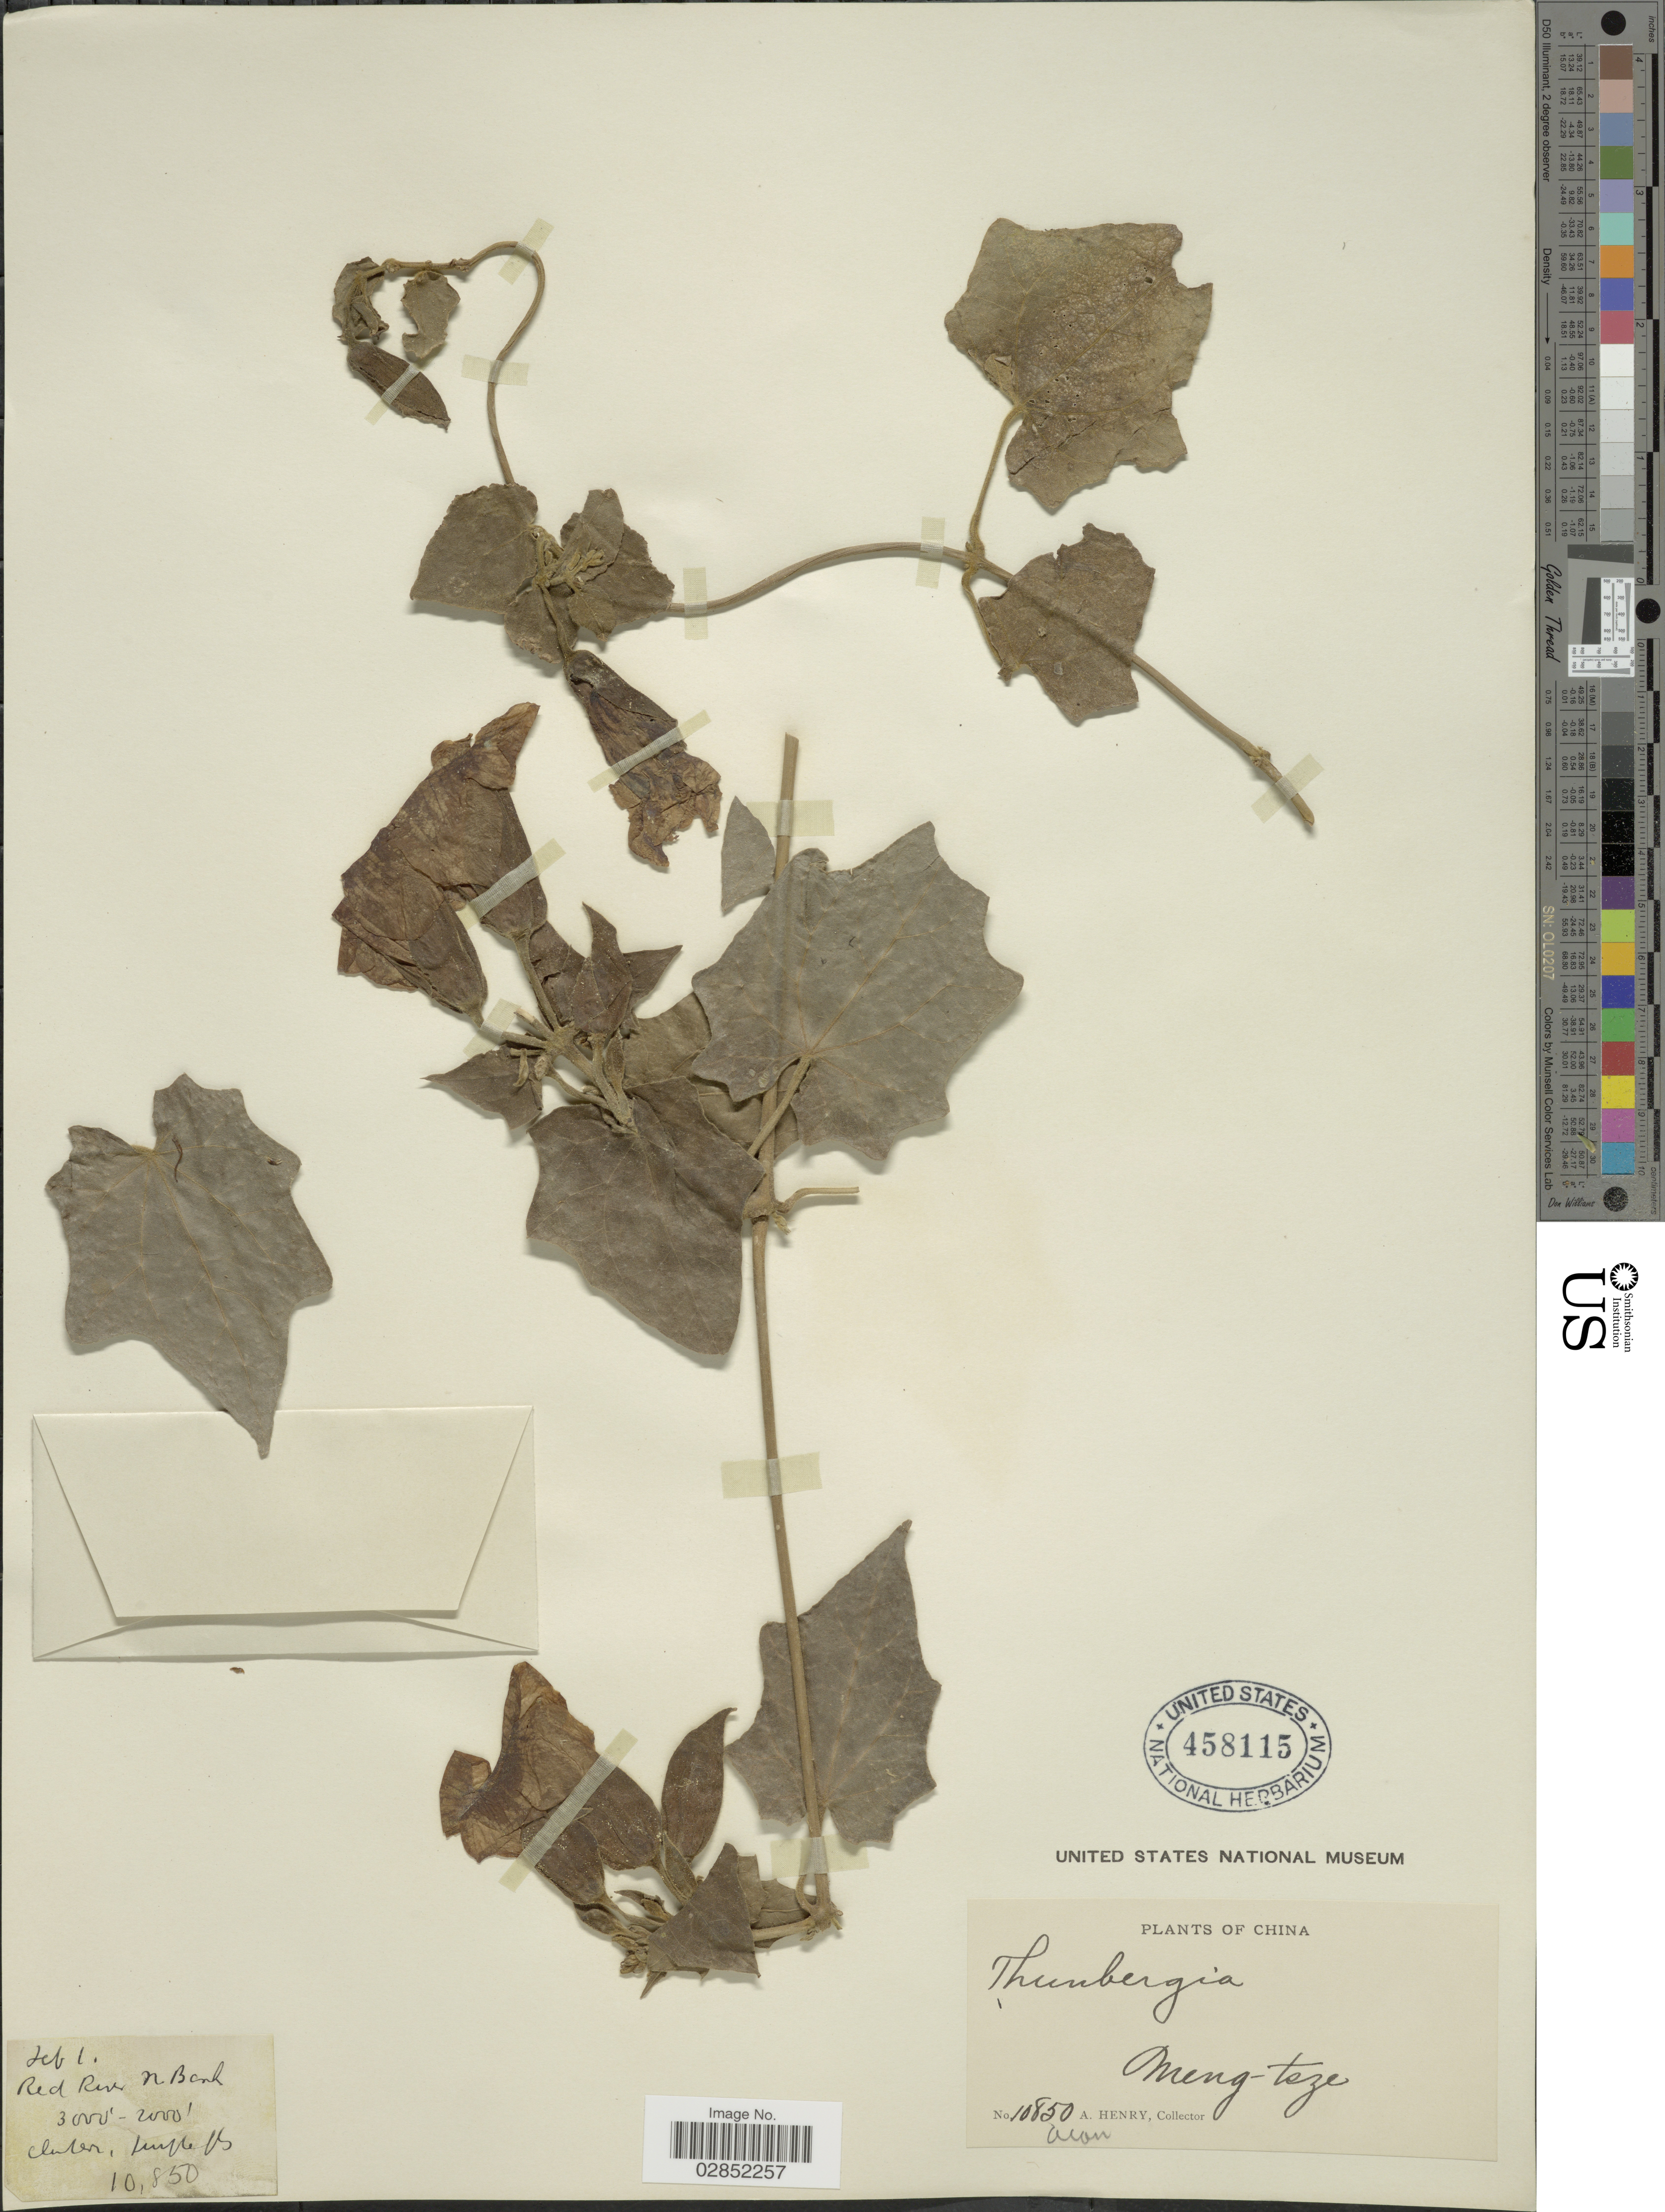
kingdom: Plantae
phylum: Tracheophyta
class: Magnoliopsida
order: Lamiales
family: Acanthaceae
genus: Thunbergia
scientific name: Thunbergia sp.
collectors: A. Henry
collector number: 10850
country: China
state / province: Yunnan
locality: Meng-tsze. Red River N Bank.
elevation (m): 610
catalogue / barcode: US 458115